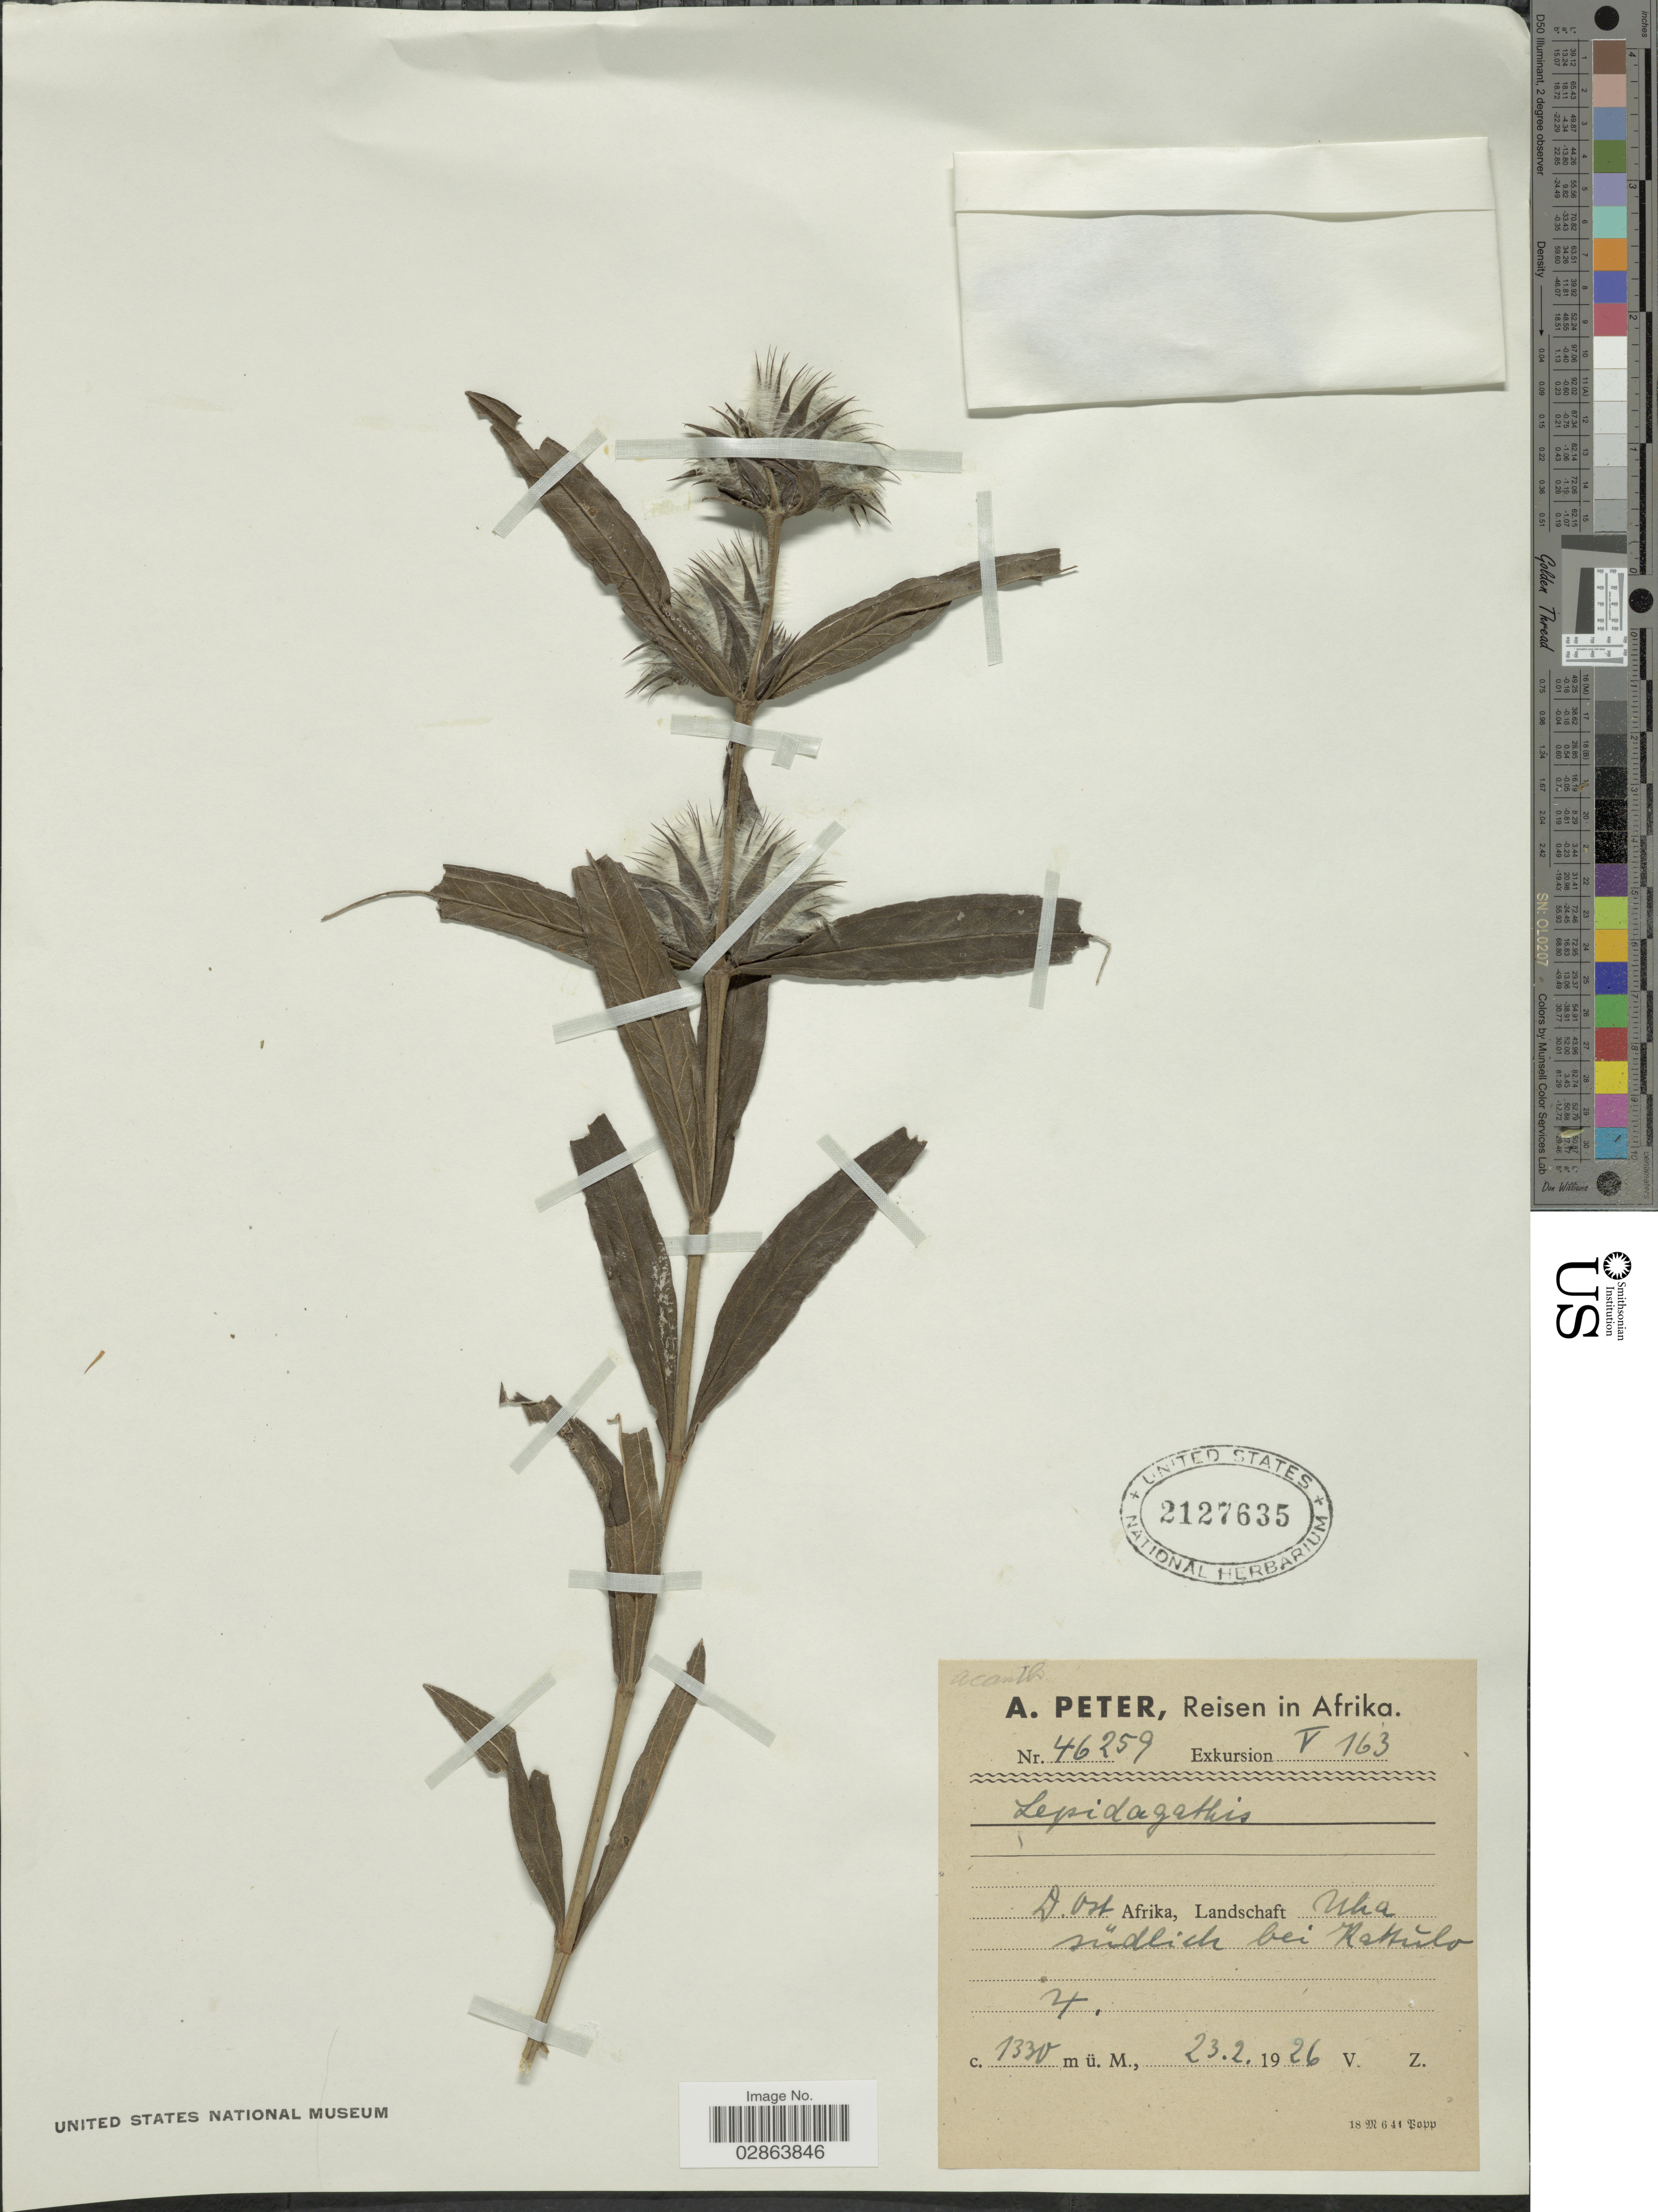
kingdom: Plantae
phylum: Tracheophyta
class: Magnoliopsida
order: Lamiales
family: Acanthaceae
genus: Lepidagathis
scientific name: Lepidagathis sp.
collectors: A. Peter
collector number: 46259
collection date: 1926-02-23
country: Tanzania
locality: Afrika, D. ost Afrika, Uha, südlich bei Kasulu.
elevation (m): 1330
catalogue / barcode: US 2127635